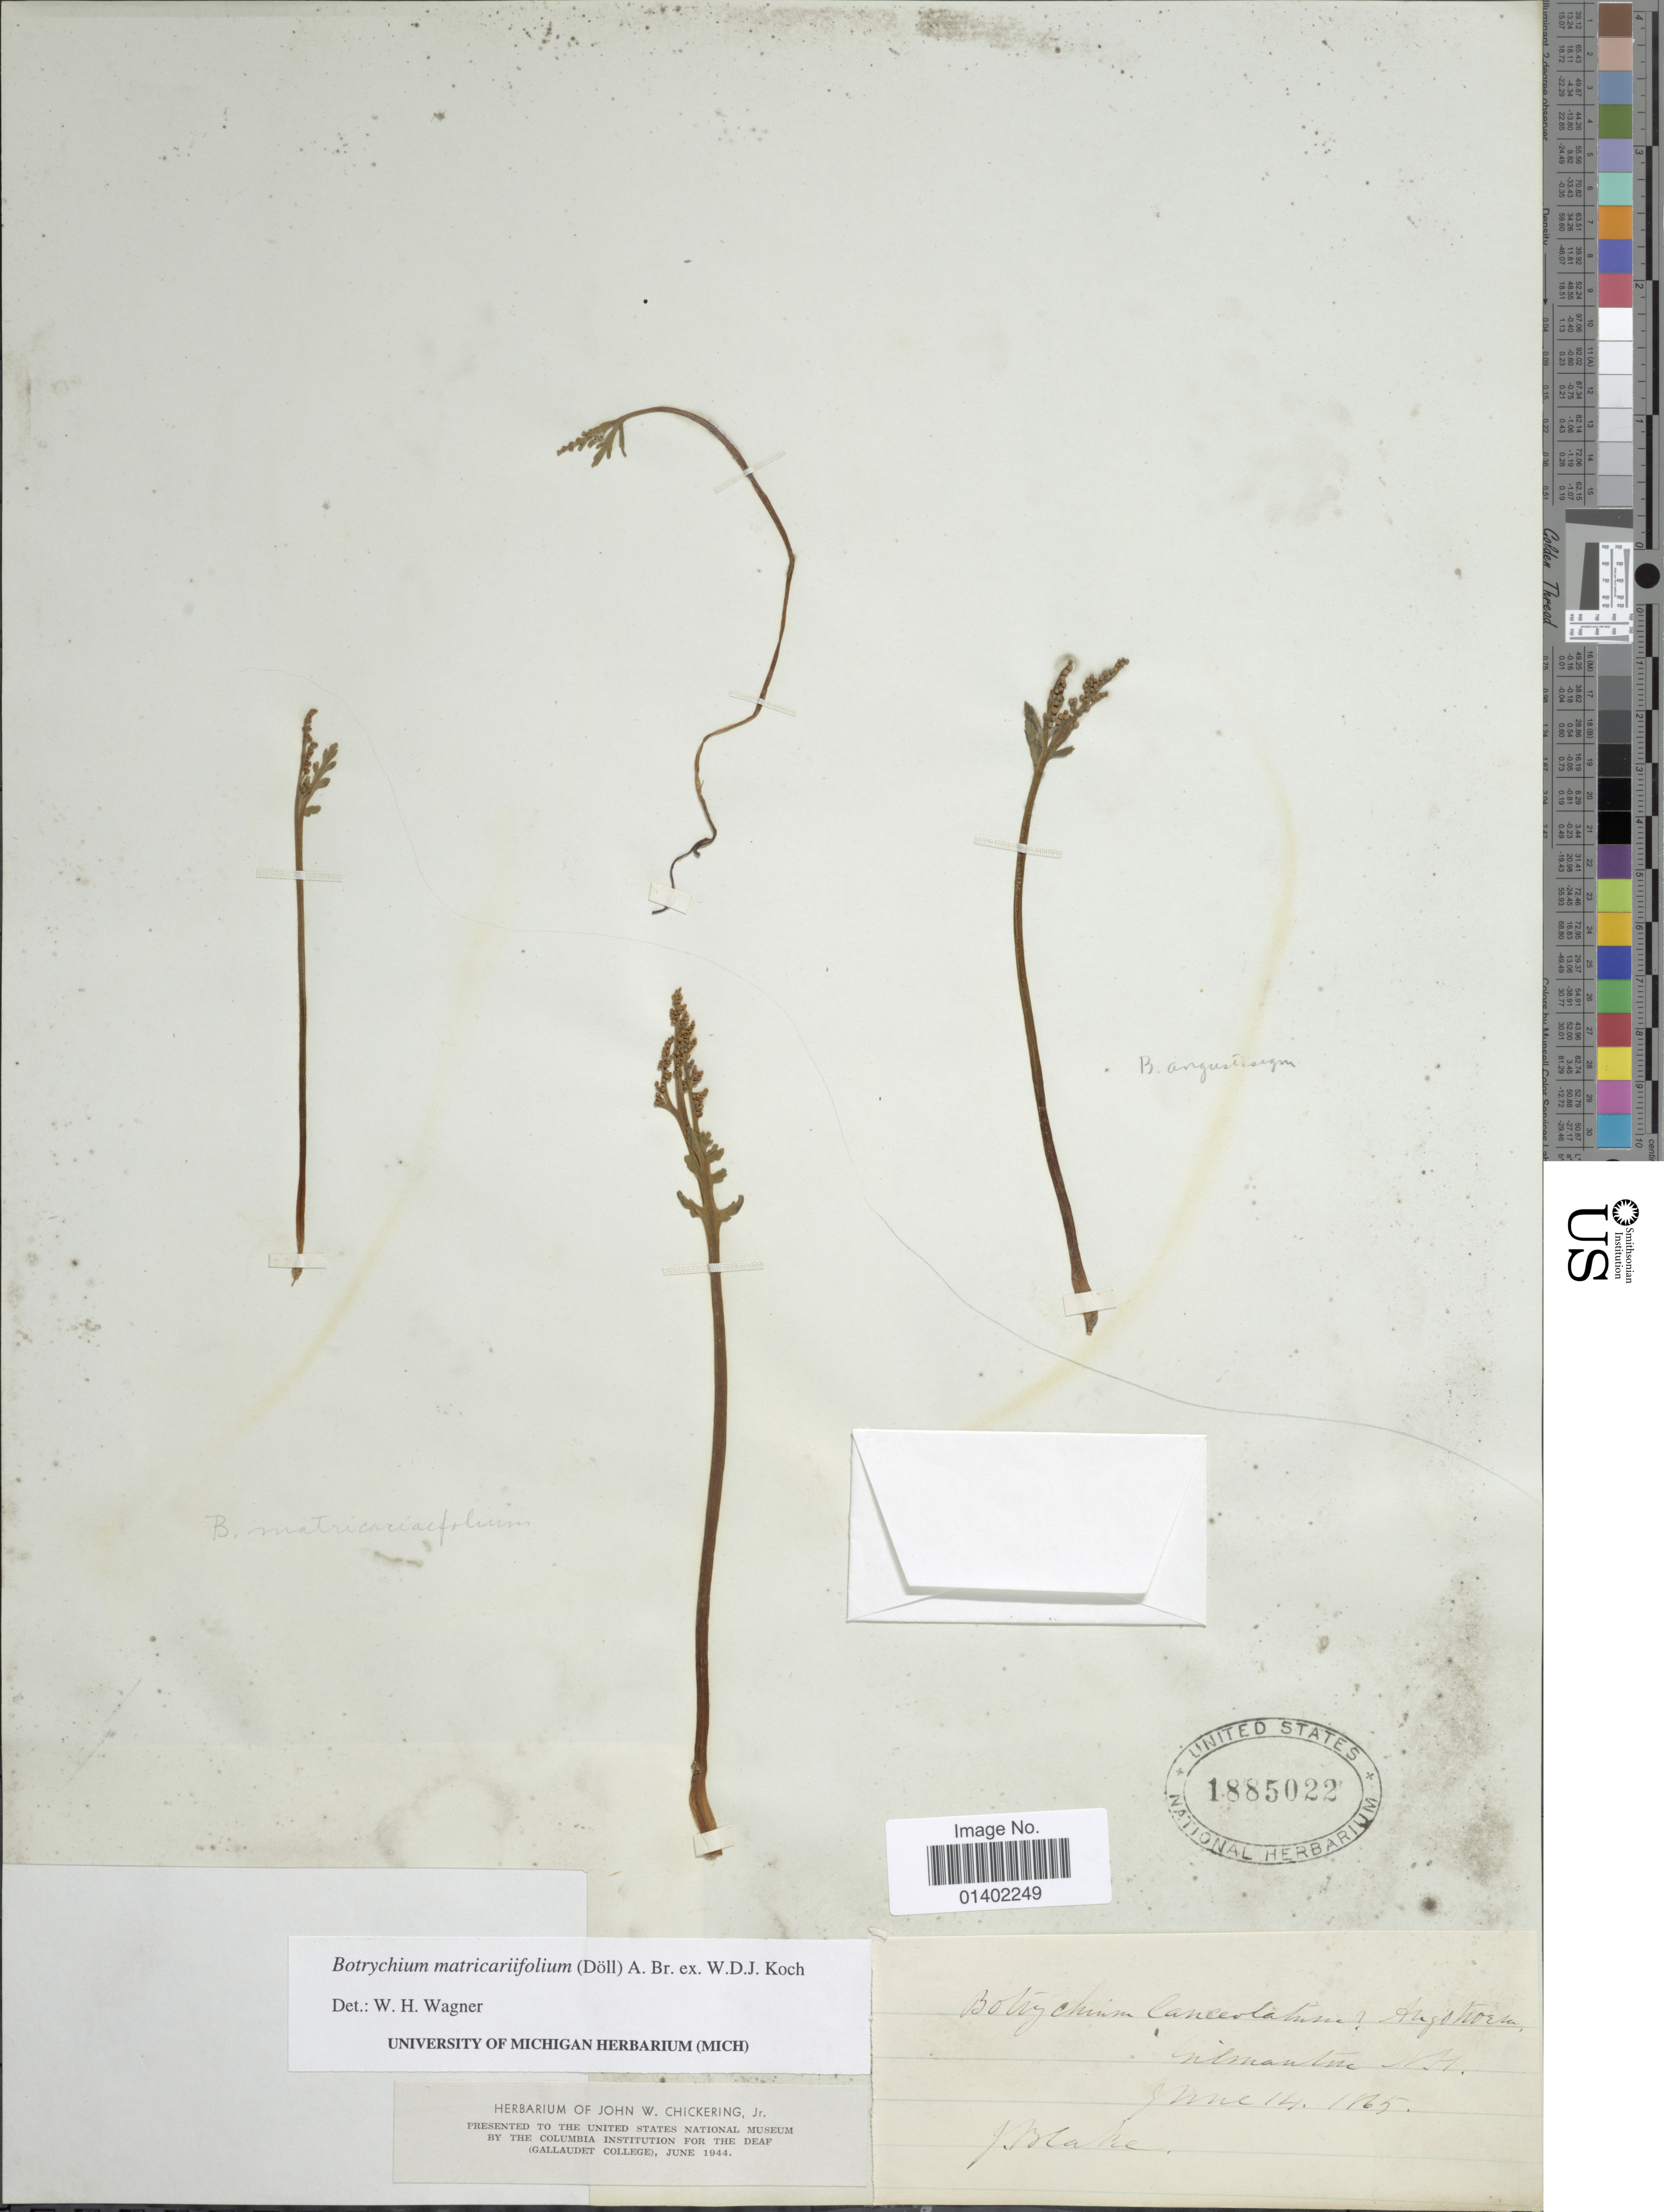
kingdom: Plantae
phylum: Tracheophyta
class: Polypodiopsida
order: Ophioglossales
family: Ophioglossaceae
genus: Botrychium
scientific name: Botrychium matricariifolium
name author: (A. Braun ex Dowell) A. Braun ex Koch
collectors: J. Blake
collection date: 1965-06-14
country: United States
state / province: New Hampshire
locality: Gilmanton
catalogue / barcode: US 1885022